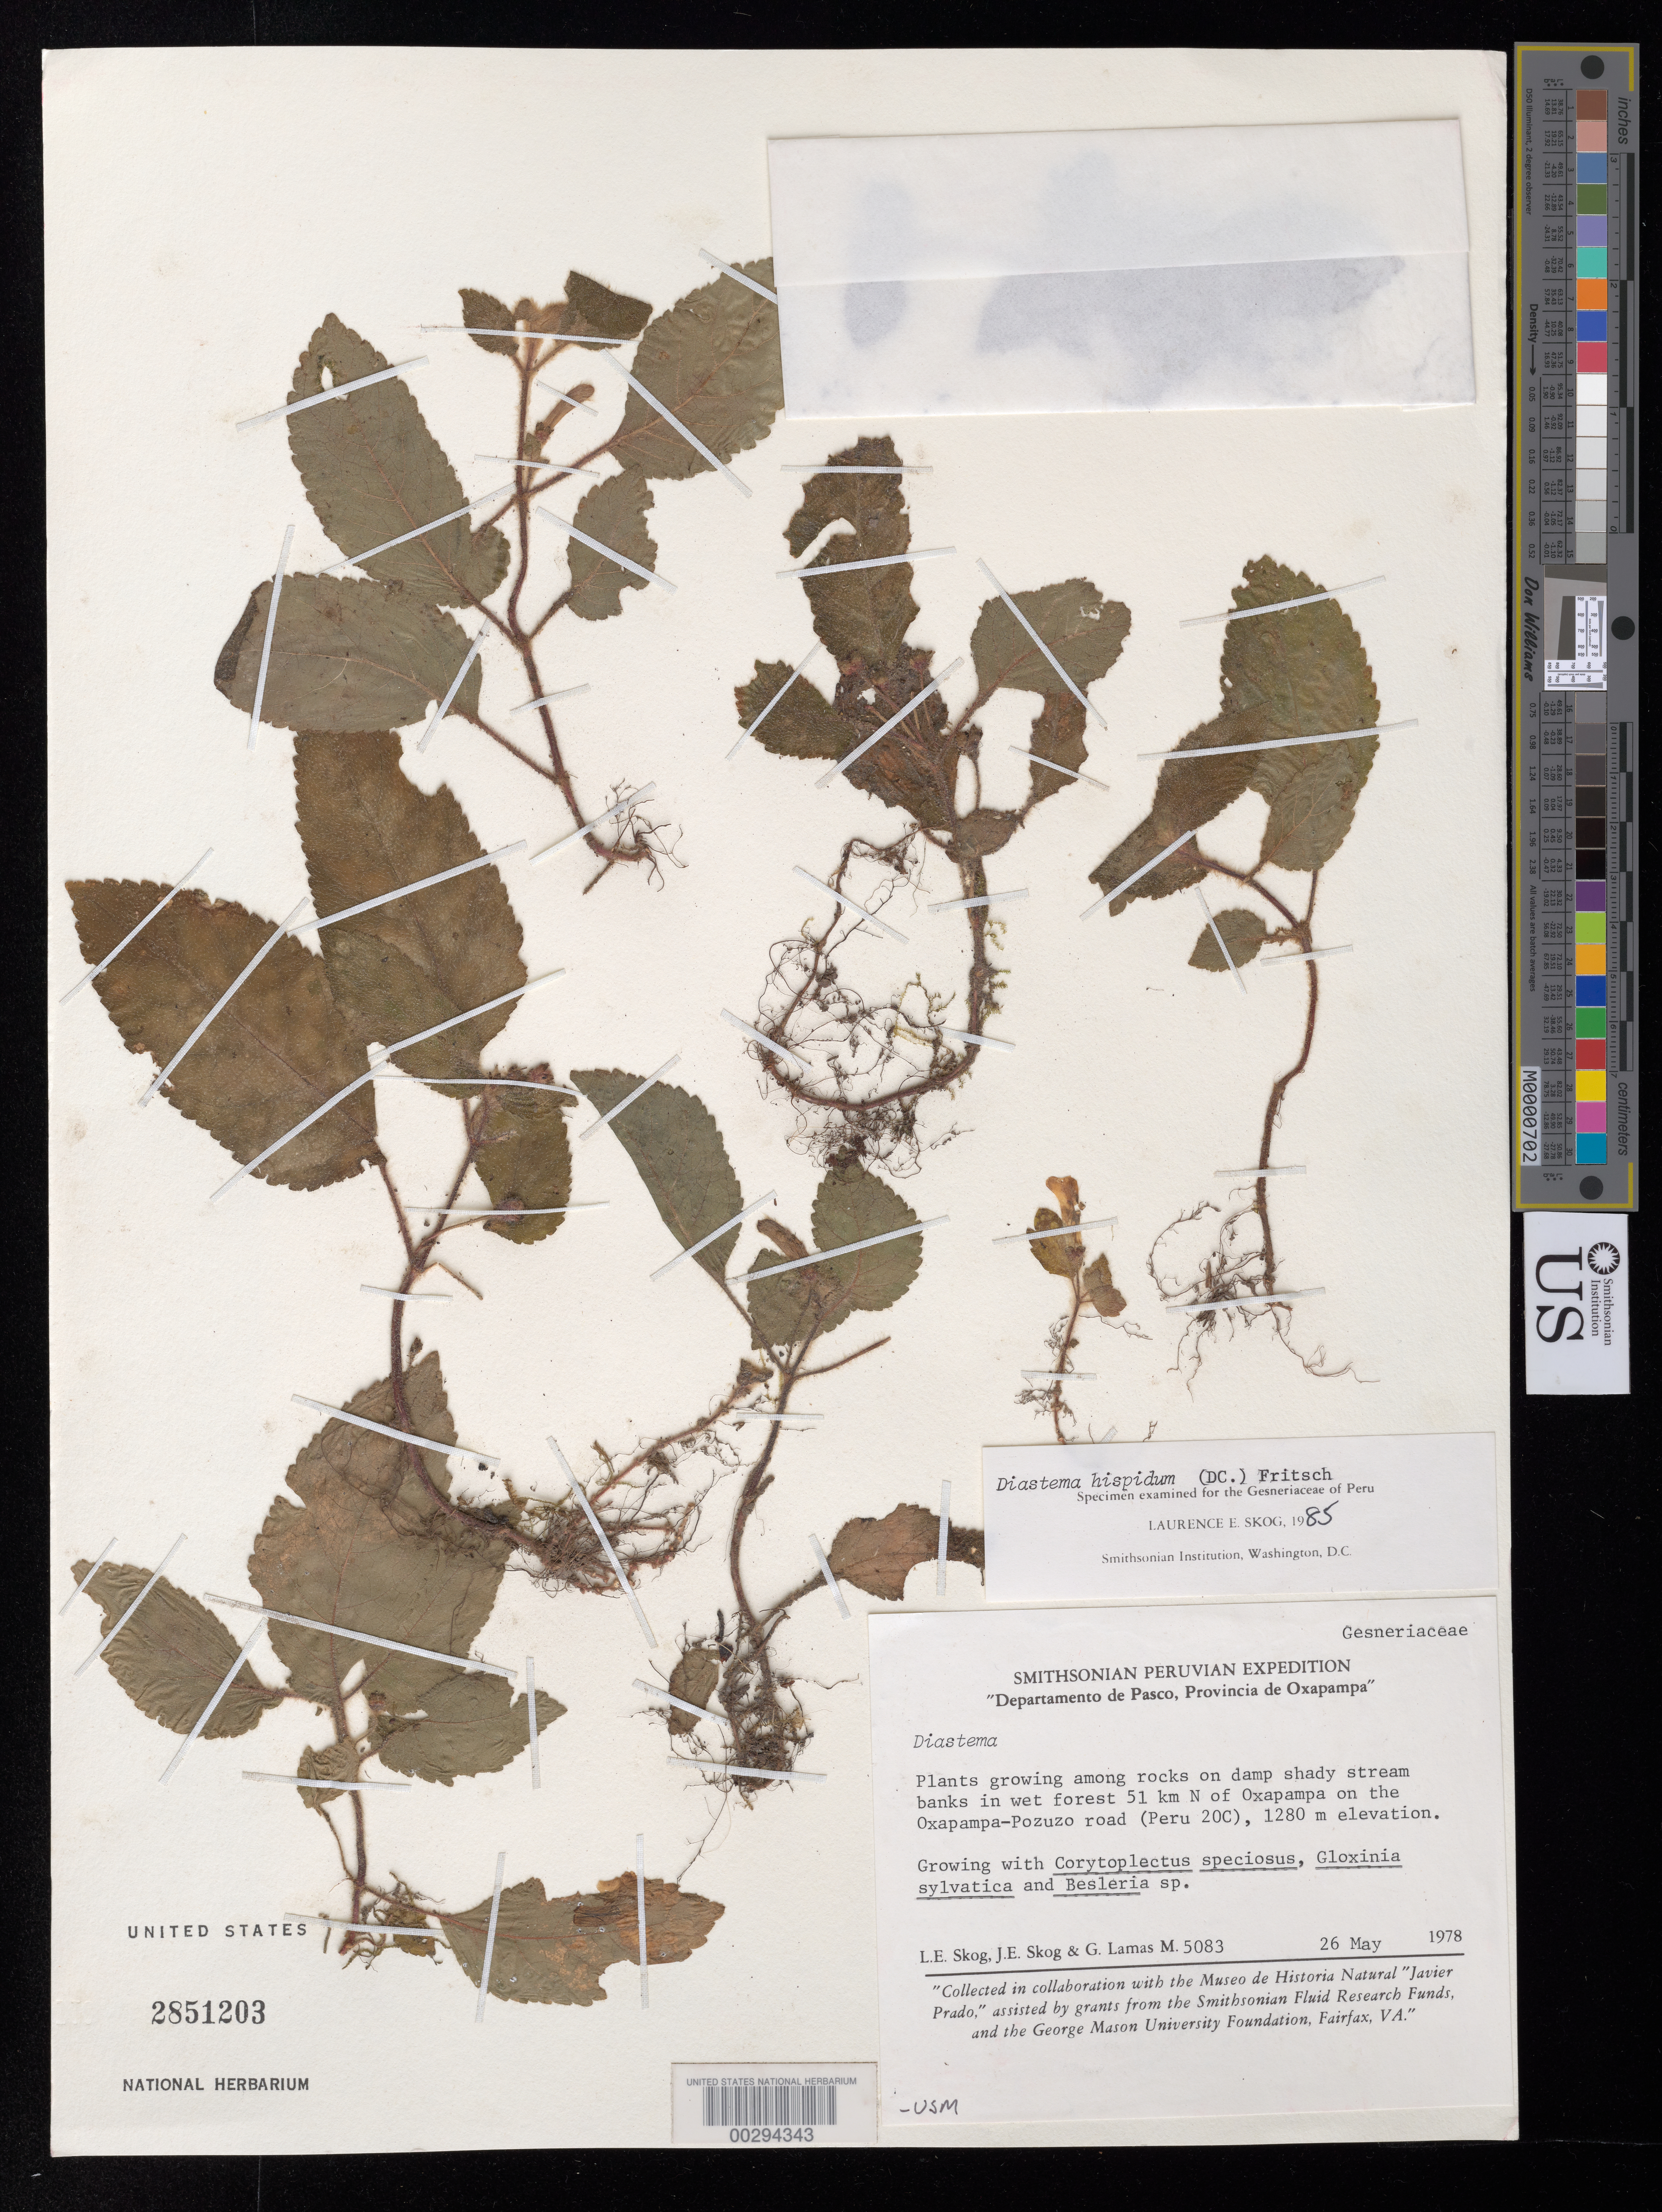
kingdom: Plantae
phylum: Tracheophyta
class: Magnoliopsida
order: Lamiales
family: Gesneriaceae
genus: Diastema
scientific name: Diastema hispidum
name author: (DC.) Fritsch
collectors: L. E. Skog, J. E. Skog & G. Lamas M.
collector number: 5083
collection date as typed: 26 May 1978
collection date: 1978-05-26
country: Peru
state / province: Pasco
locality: Prov. Oxapampa; 51 km N of Oxapampa on the Oxapampa-Pozuzo road (Peru 20c)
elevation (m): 1280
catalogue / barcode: US 2851203